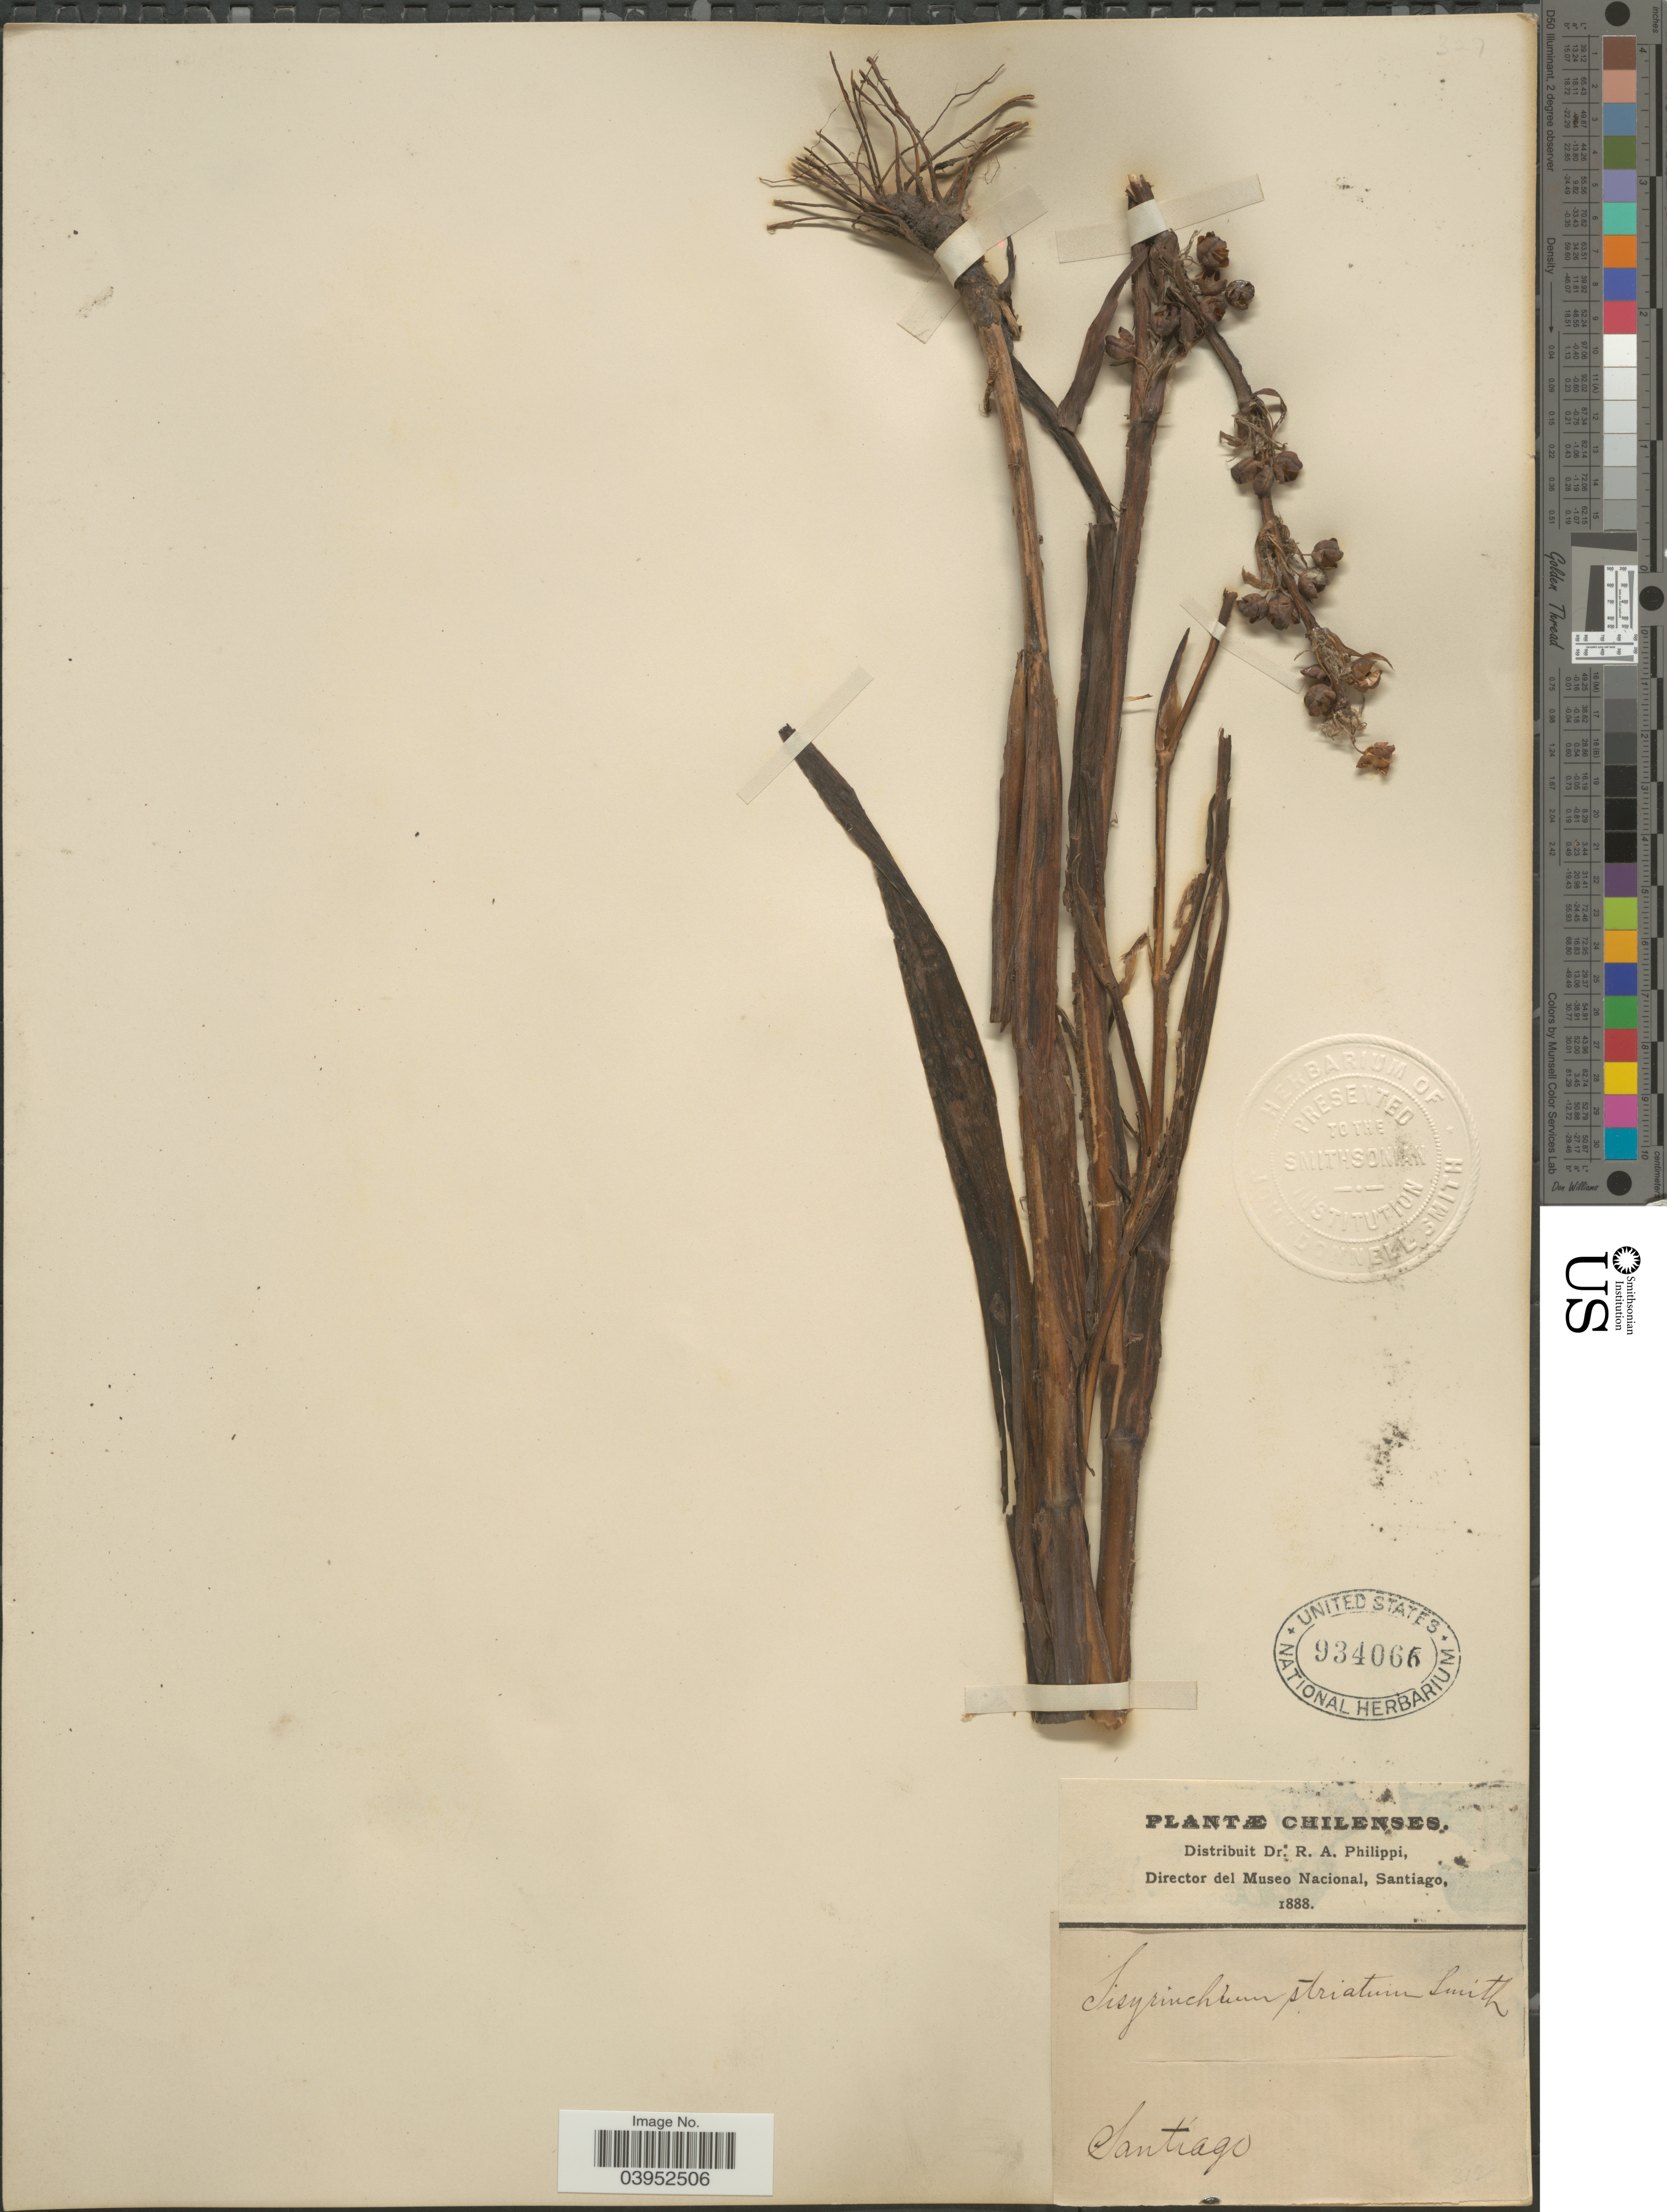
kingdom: Plantae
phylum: Tracheophyta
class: Liliopsida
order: Asparagales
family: Iridaceae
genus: Sisyrinchium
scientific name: Sisyrinchium striatum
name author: Sm.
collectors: ex. herb. R.A. Philippi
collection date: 1888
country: Chile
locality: Santiago.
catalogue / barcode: US 934066